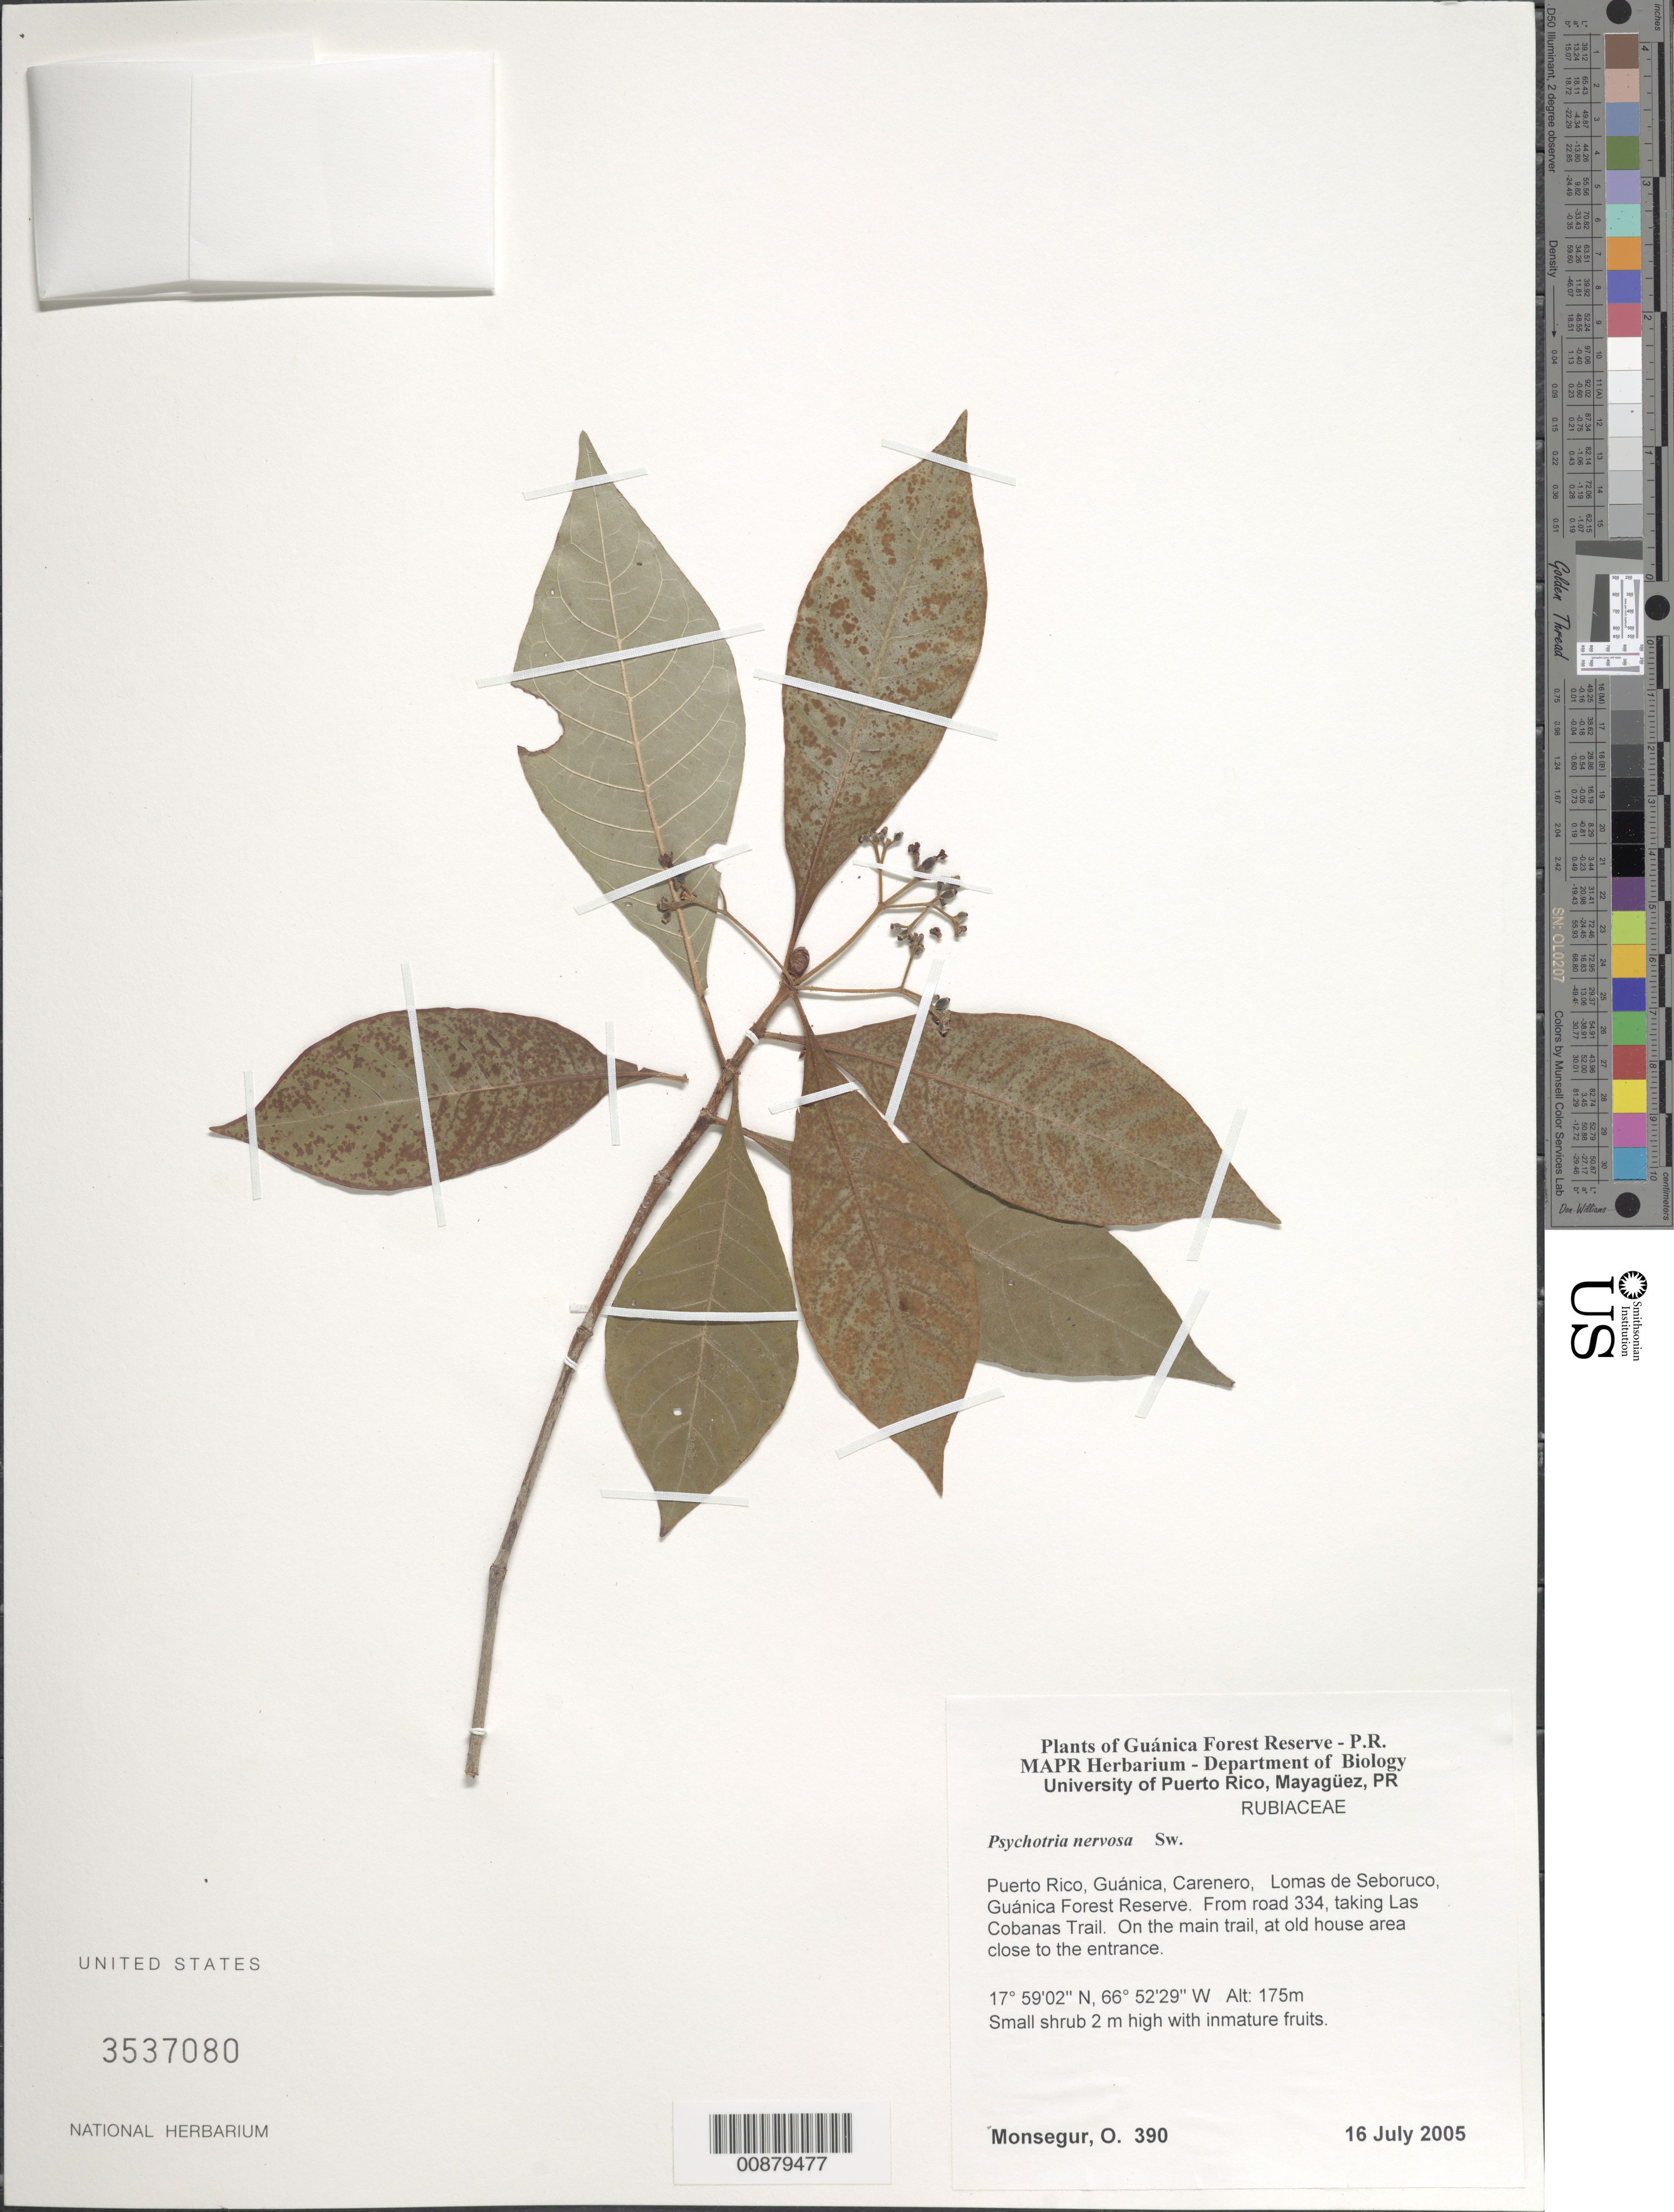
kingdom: Plantae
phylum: Tracheophyta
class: Magnoliopsida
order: Gentianales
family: Rubiaceae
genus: Psychotria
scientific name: Psychotria nervosa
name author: Sw.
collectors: O. Monsegur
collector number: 390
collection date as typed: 16 Jul 2005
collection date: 2005-07-16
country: Puerto Rico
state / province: Guánica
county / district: Carenero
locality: Guánica Forest Reserve. Lomas de Seboruco, from road 334, taking Las Cobanas Trail. On the main trail.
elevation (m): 175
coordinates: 17.59016, 66.52289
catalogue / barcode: US 3537080